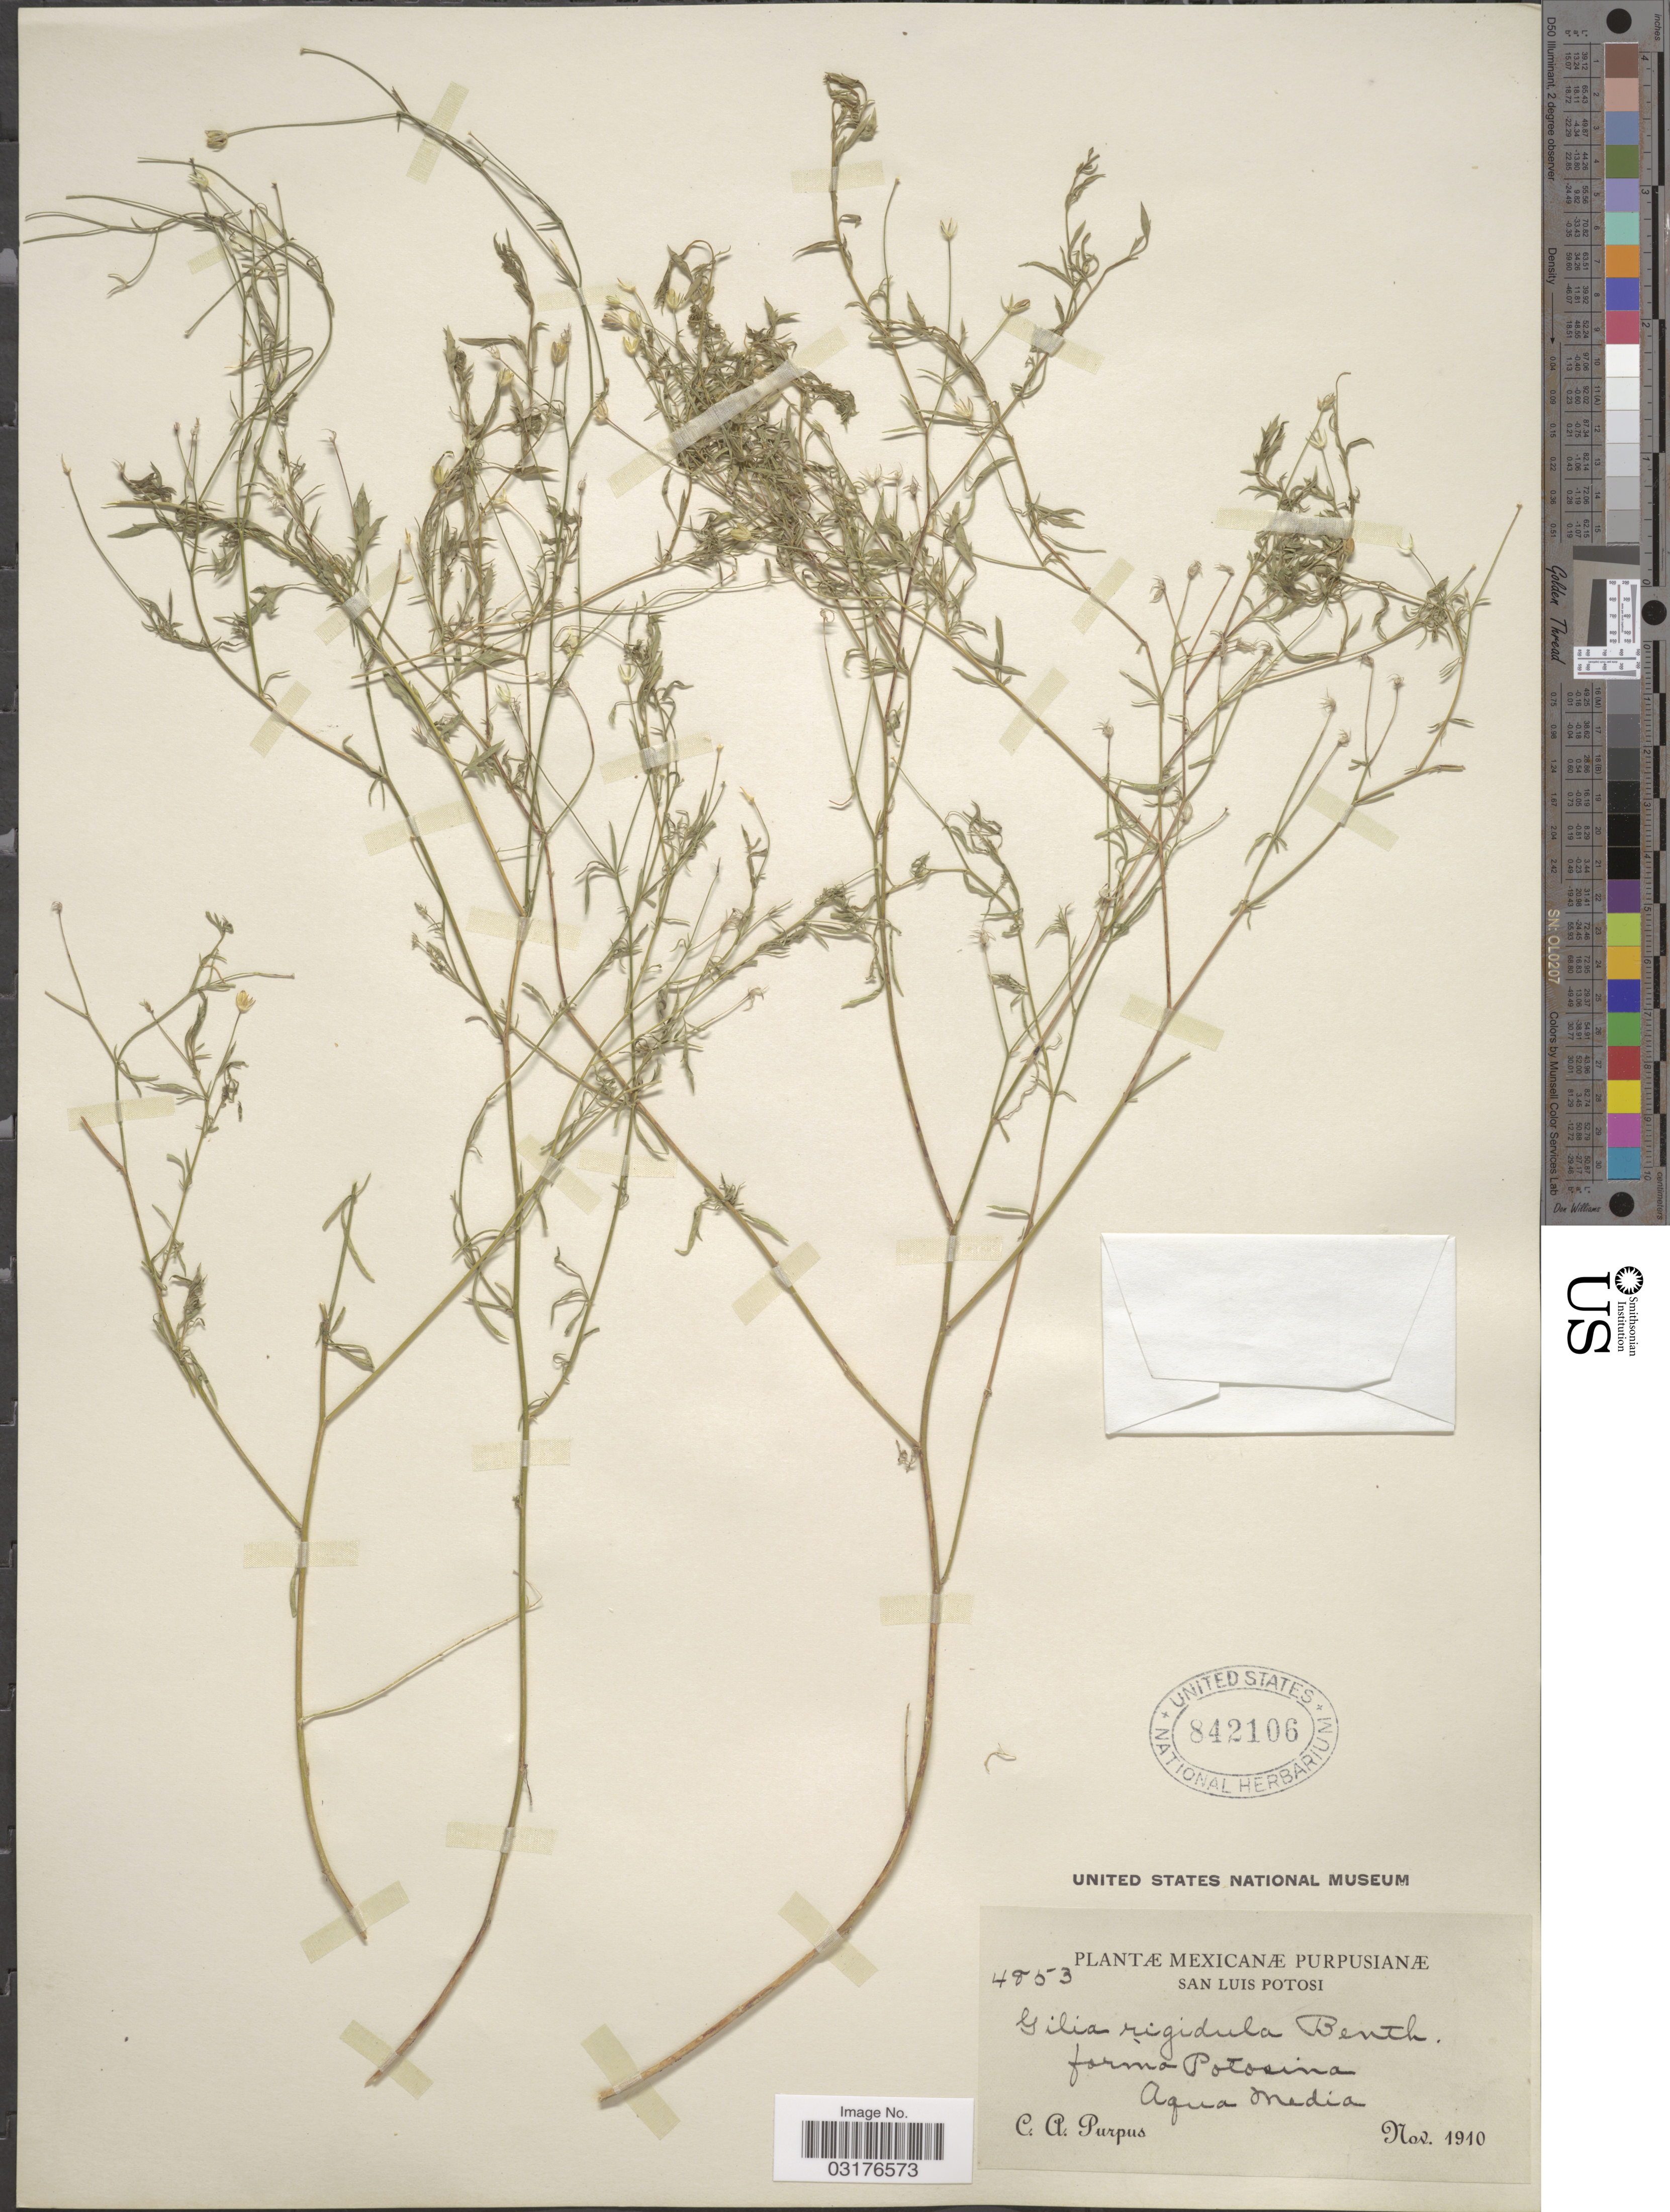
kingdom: Plantae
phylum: Tracheophyta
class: Magnoliopsida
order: Ericales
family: Polemoniaceae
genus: Giliastrum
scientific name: Giliastrum incisum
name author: (Benth.) J.M. Porter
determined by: Porter, J. M.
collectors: C. A. Purpus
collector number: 4853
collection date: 1910-11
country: Mexico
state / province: San Luis Potosí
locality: Forma Potosina, Agua Media.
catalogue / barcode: US 842106